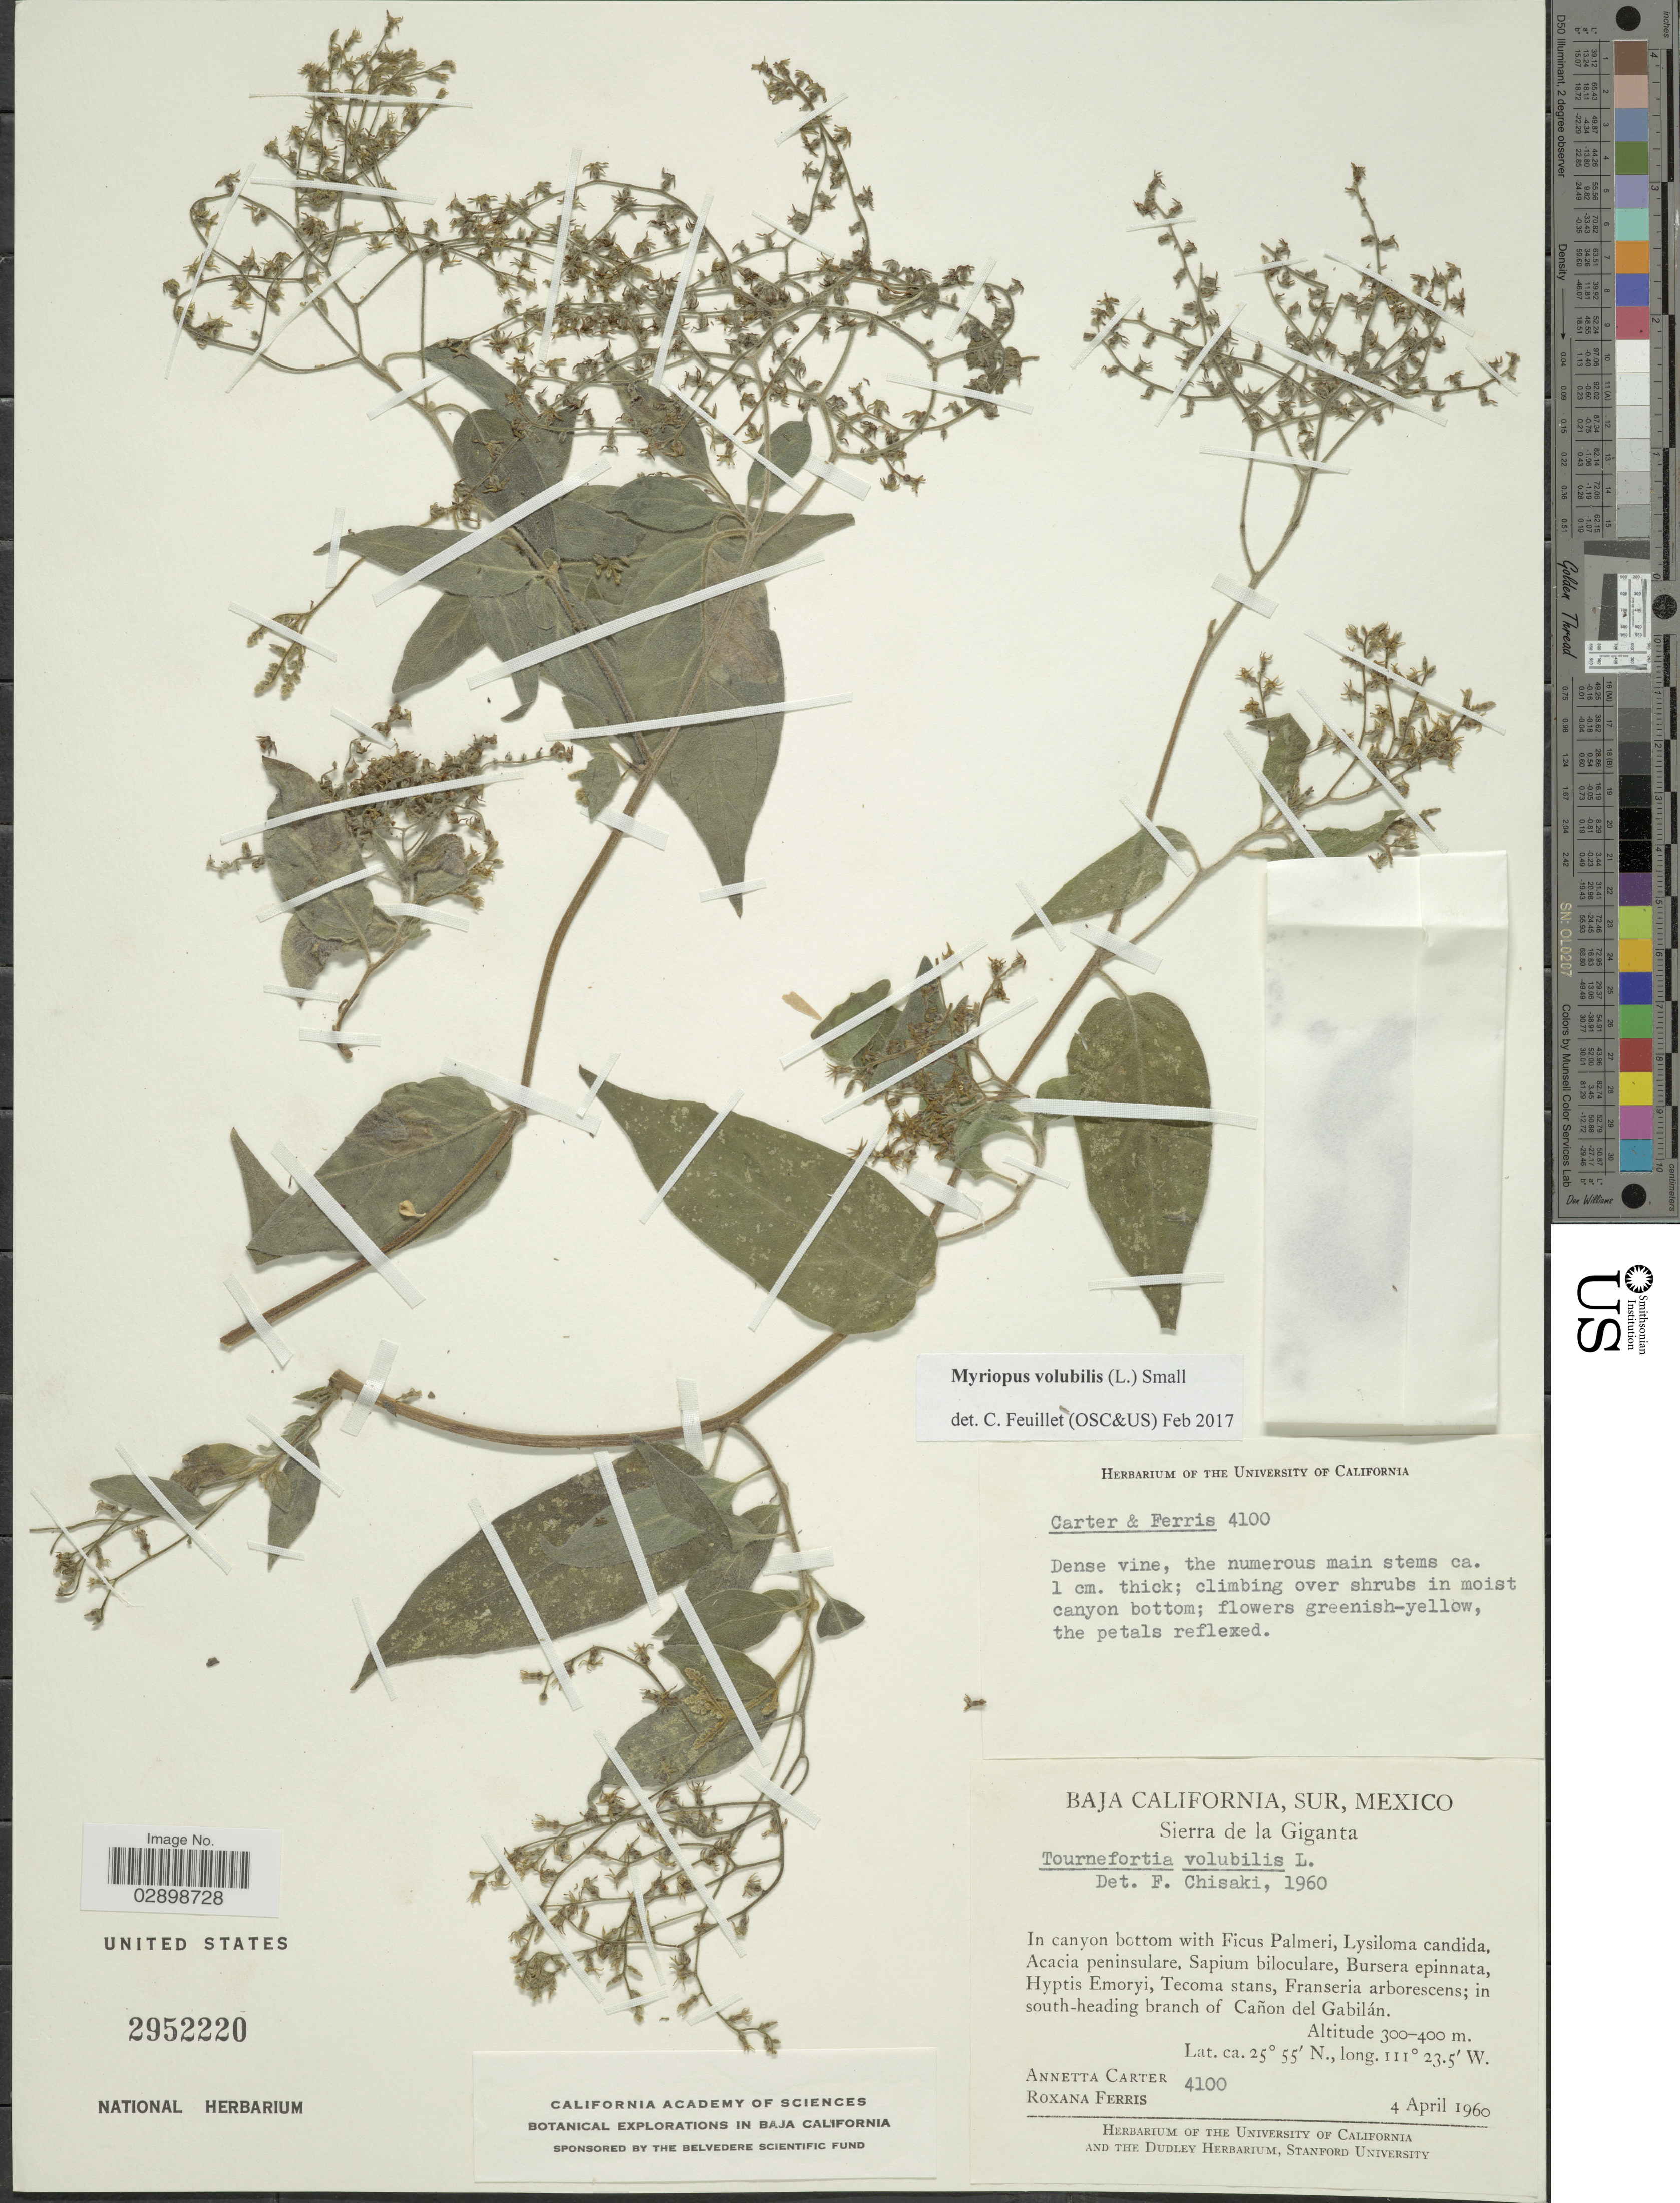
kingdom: Plantae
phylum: Tracheophyta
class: Magnoliopsida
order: Boraginales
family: Heliotropiaceae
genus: Myriopus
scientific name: Myriopus volubilis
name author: (L.) Small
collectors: A. Carter & R. S. Ferris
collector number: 4100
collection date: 1960-04-04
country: Mexico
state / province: Baja California Sur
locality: Baja California, Sur. Sierra de la Giganta. In south-heading branch of Cañon del Gabilán.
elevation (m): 300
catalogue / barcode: US 2952220